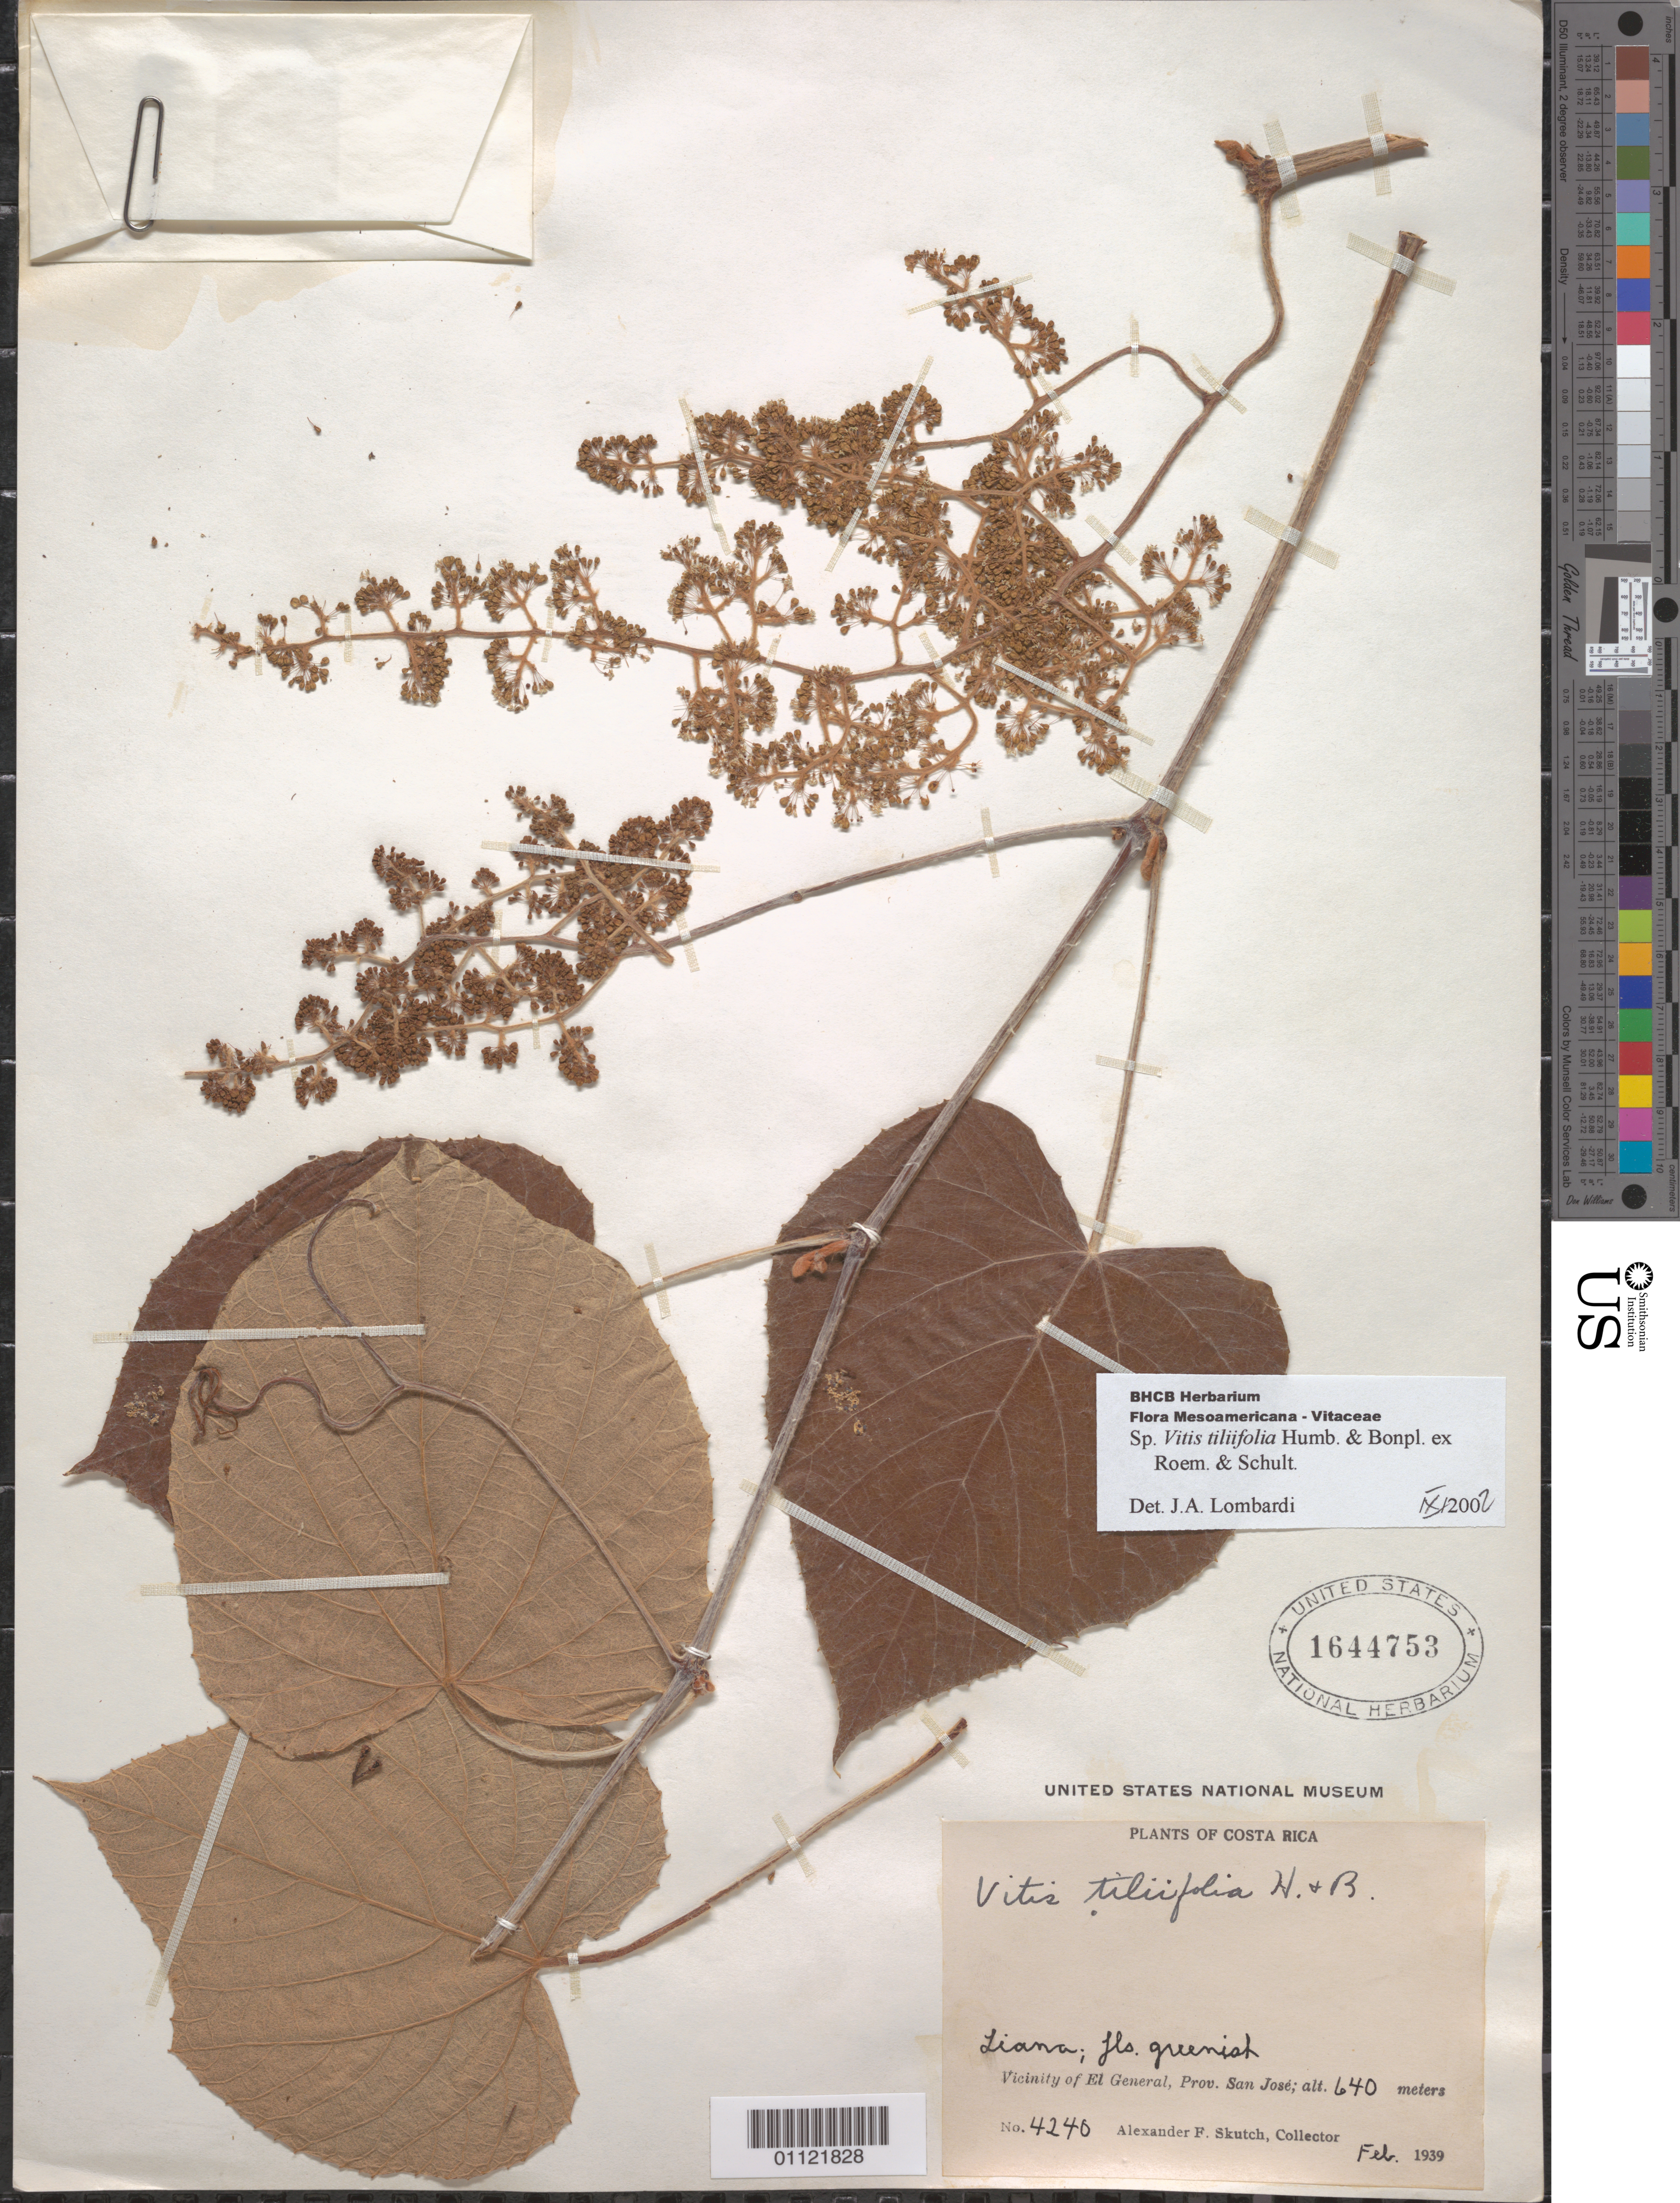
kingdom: Plantae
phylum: Tracheophyta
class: Magnoliopsida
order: Vitales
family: Vitaceae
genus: Vitis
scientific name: Vitis tiliifolia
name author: Humb. & Bonpl. ex Schult.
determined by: Lombardi, Julio A.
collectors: A. F. Skutch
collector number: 4240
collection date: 1939-02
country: Costa Rica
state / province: San José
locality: Vicinity of El General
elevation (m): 640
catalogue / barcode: US 1644753